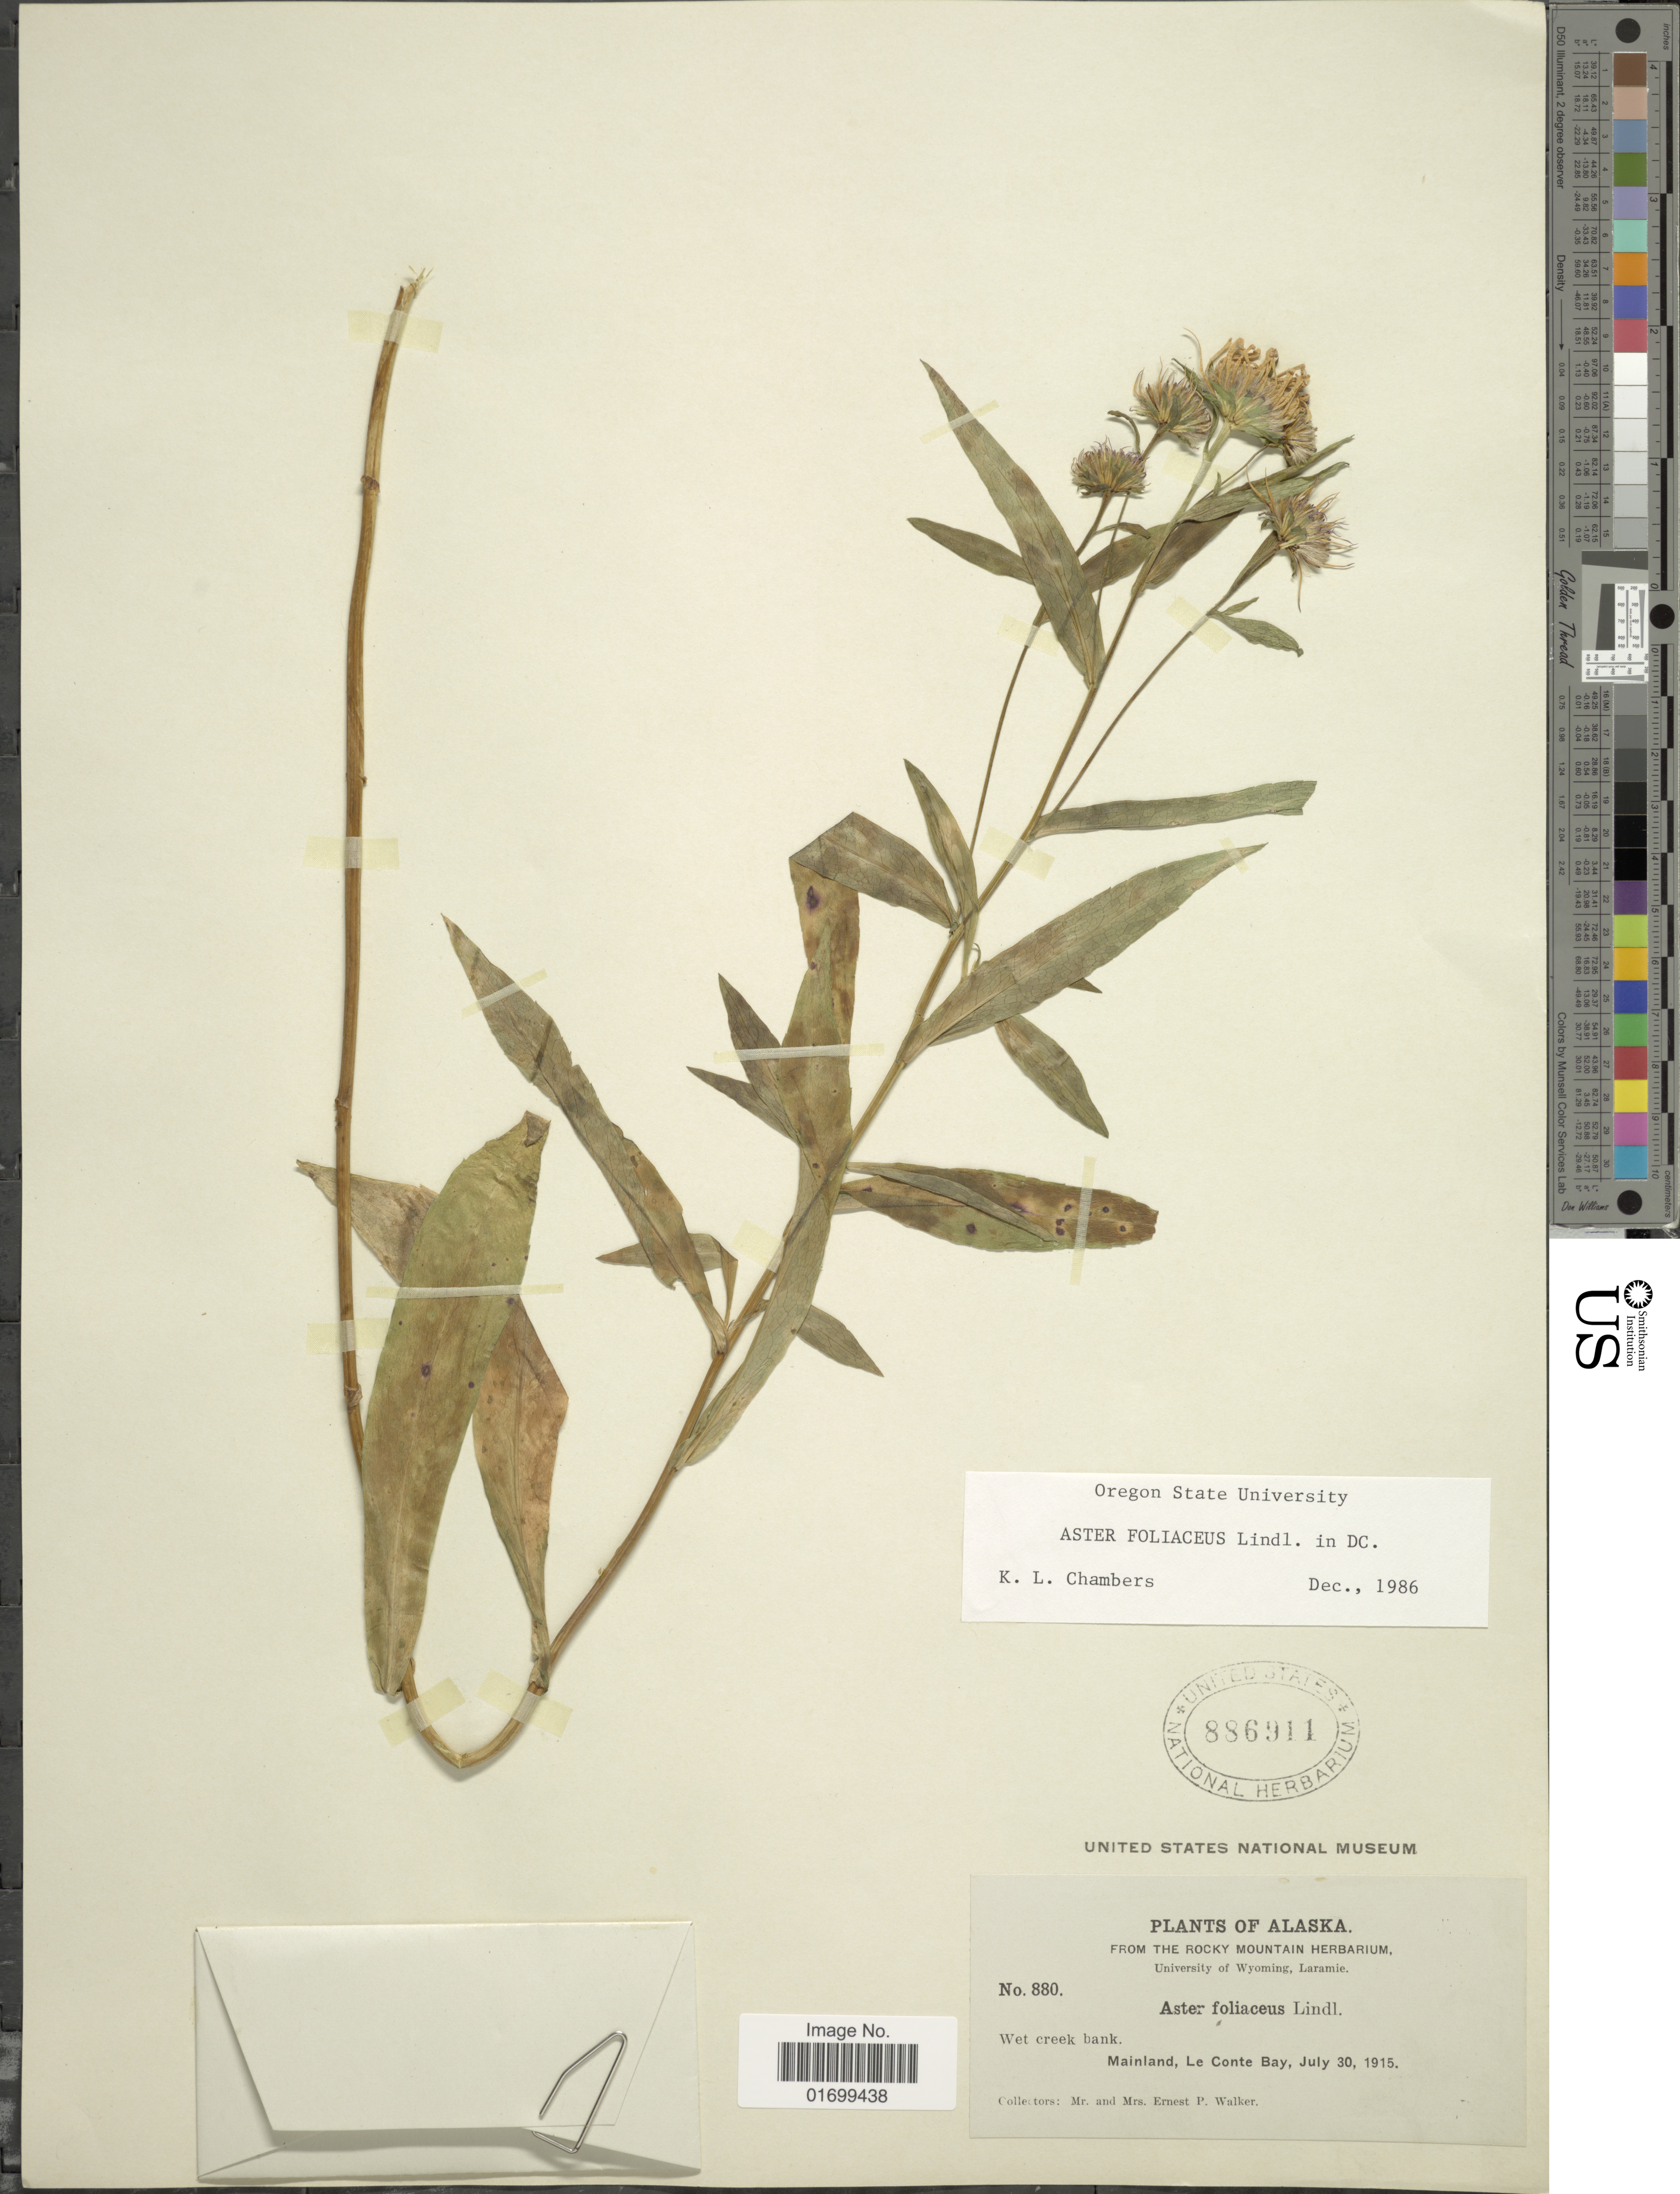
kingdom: Plantae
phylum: Tracheophyta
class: Magnoliopsida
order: Asterales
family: Asteraceae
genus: Symphyotrichum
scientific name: Symphyotrichum foliaceum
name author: (Lindl. ex DC.) G.L. Nesom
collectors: E. P. Walker & E. Walker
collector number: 880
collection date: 1915-07-30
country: United States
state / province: Alaska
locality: Wet creek bank, Mainland, Le Conte Bay.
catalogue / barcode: US 886911